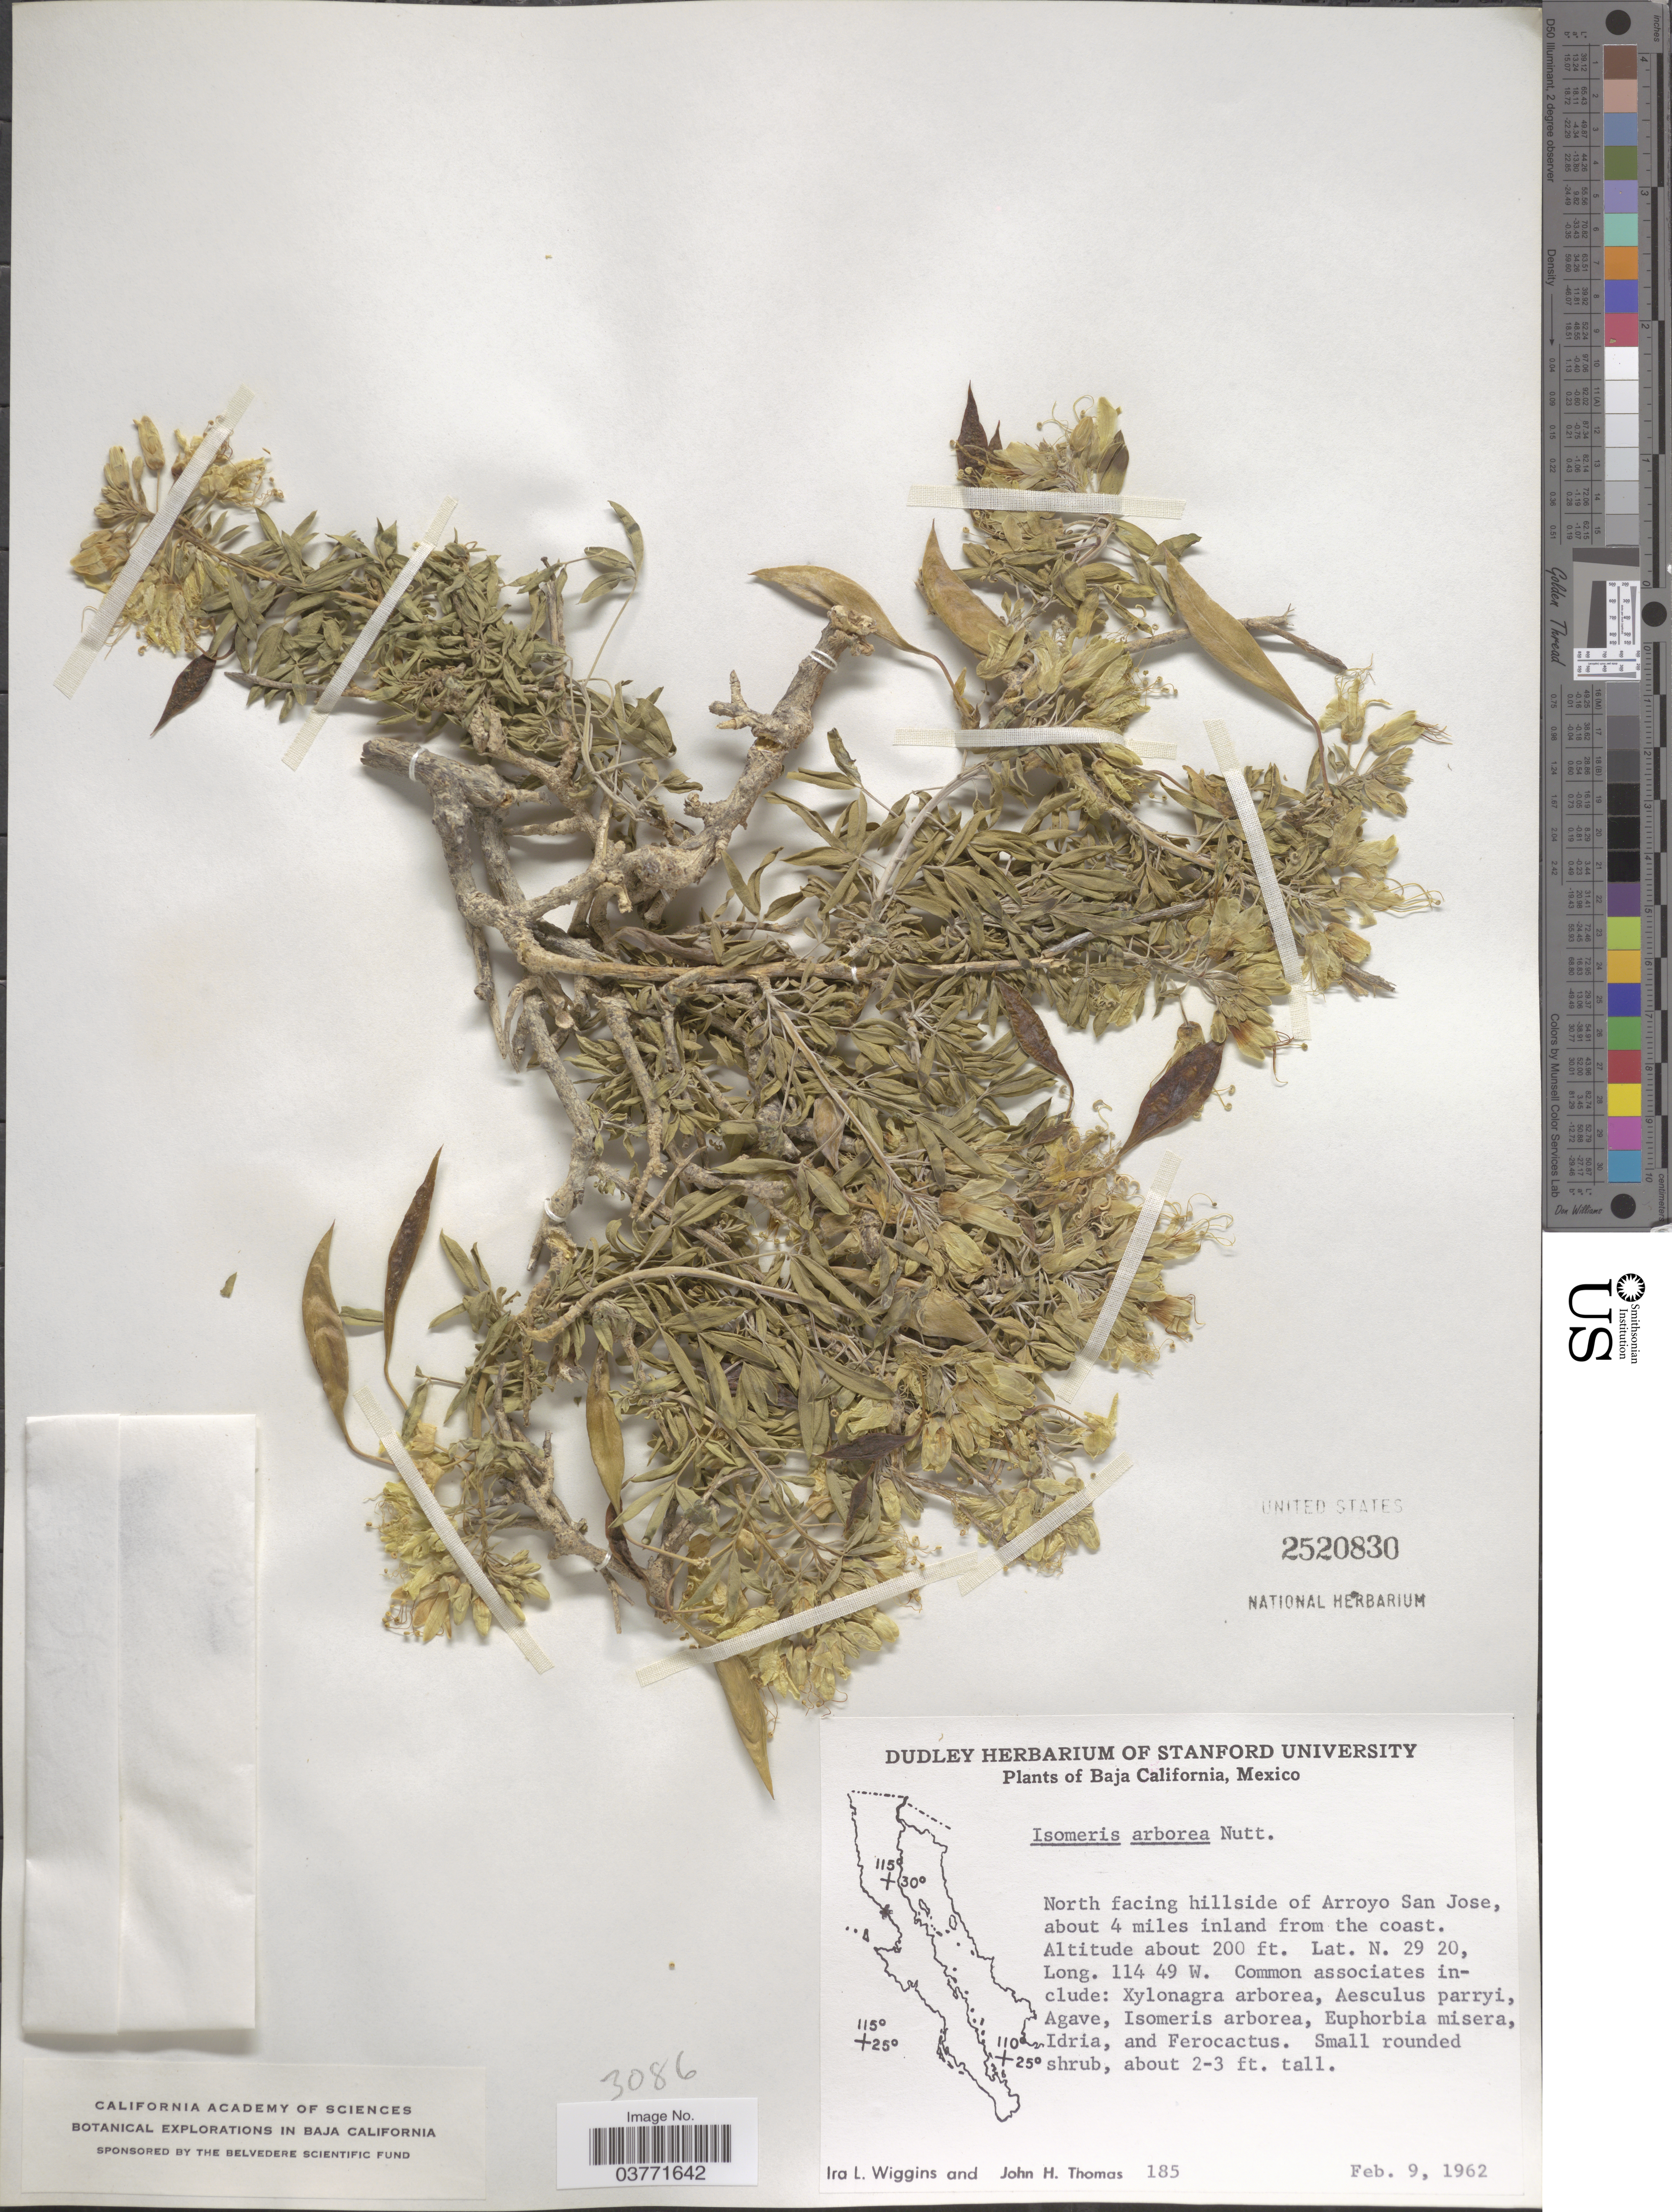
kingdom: Plantae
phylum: Tracheophyta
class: Magnoliopsida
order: Brassicales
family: Cleomaceae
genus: Cleomella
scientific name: Cleomella arborea var. angustata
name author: (Parish) Roalson & J.C. Hall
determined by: Strong, Mark T., (BOT), Smithsonian Institution - National Museum of Natural History (UNITED STATES)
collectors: I. L. Wiggins & J. H. Thomas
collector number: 185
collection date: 1962-02-09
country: Mexico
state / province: Baja California Norte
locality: North facing hillside of Arroyo San Jose, about 4 miles inland from the coast.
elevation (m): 61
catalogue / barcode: US 2520830